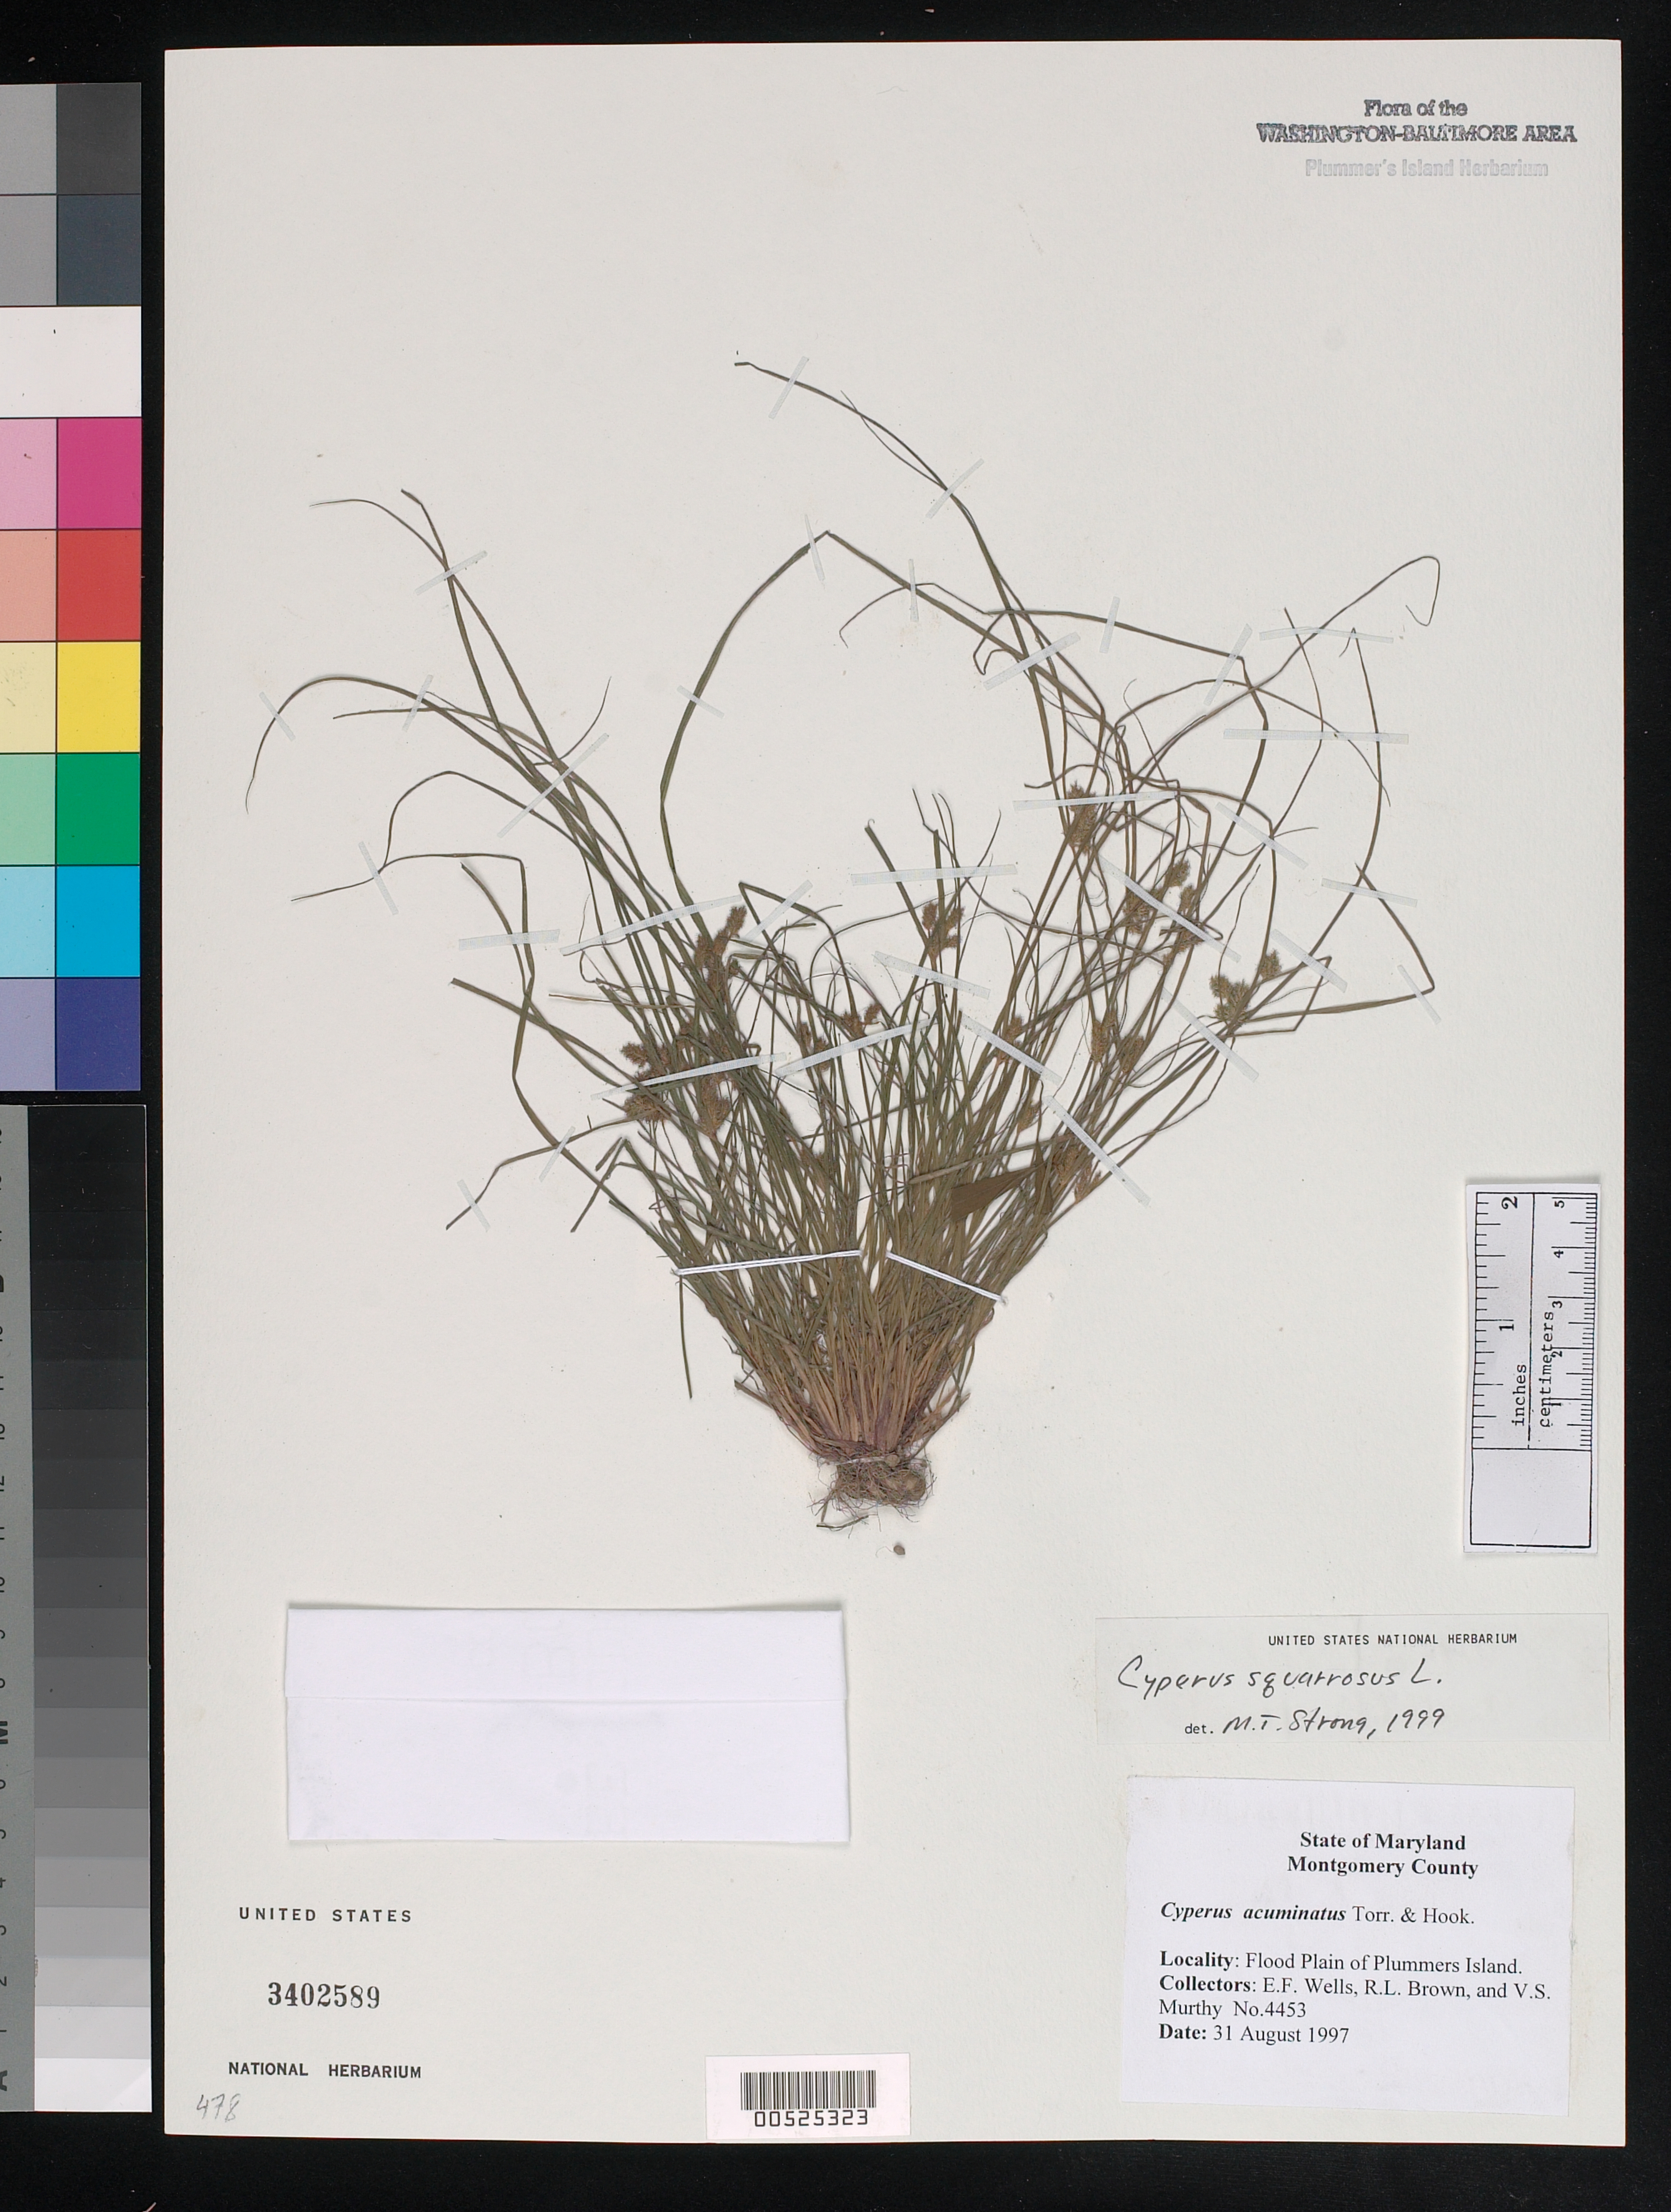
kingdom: Plantae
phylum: Tracheophyta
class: Liliopsida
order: Poales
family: Cyperaceae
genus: Cyperus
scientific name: Cyperus squarrosus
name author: L.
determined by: Strong, M. T., (US), Smithsonian Institution - National Museum of Natural History (UNITED STATES)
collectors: E. F. Wells, R. L. Brown & V. S. Murthy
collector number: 4453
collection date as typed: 31 Aug 1997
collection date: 1997-08-31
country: United States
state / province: Maryland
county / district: Montgomery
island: Plummers Island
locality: Flood plain of Plummers Island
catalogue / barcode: US 3402589